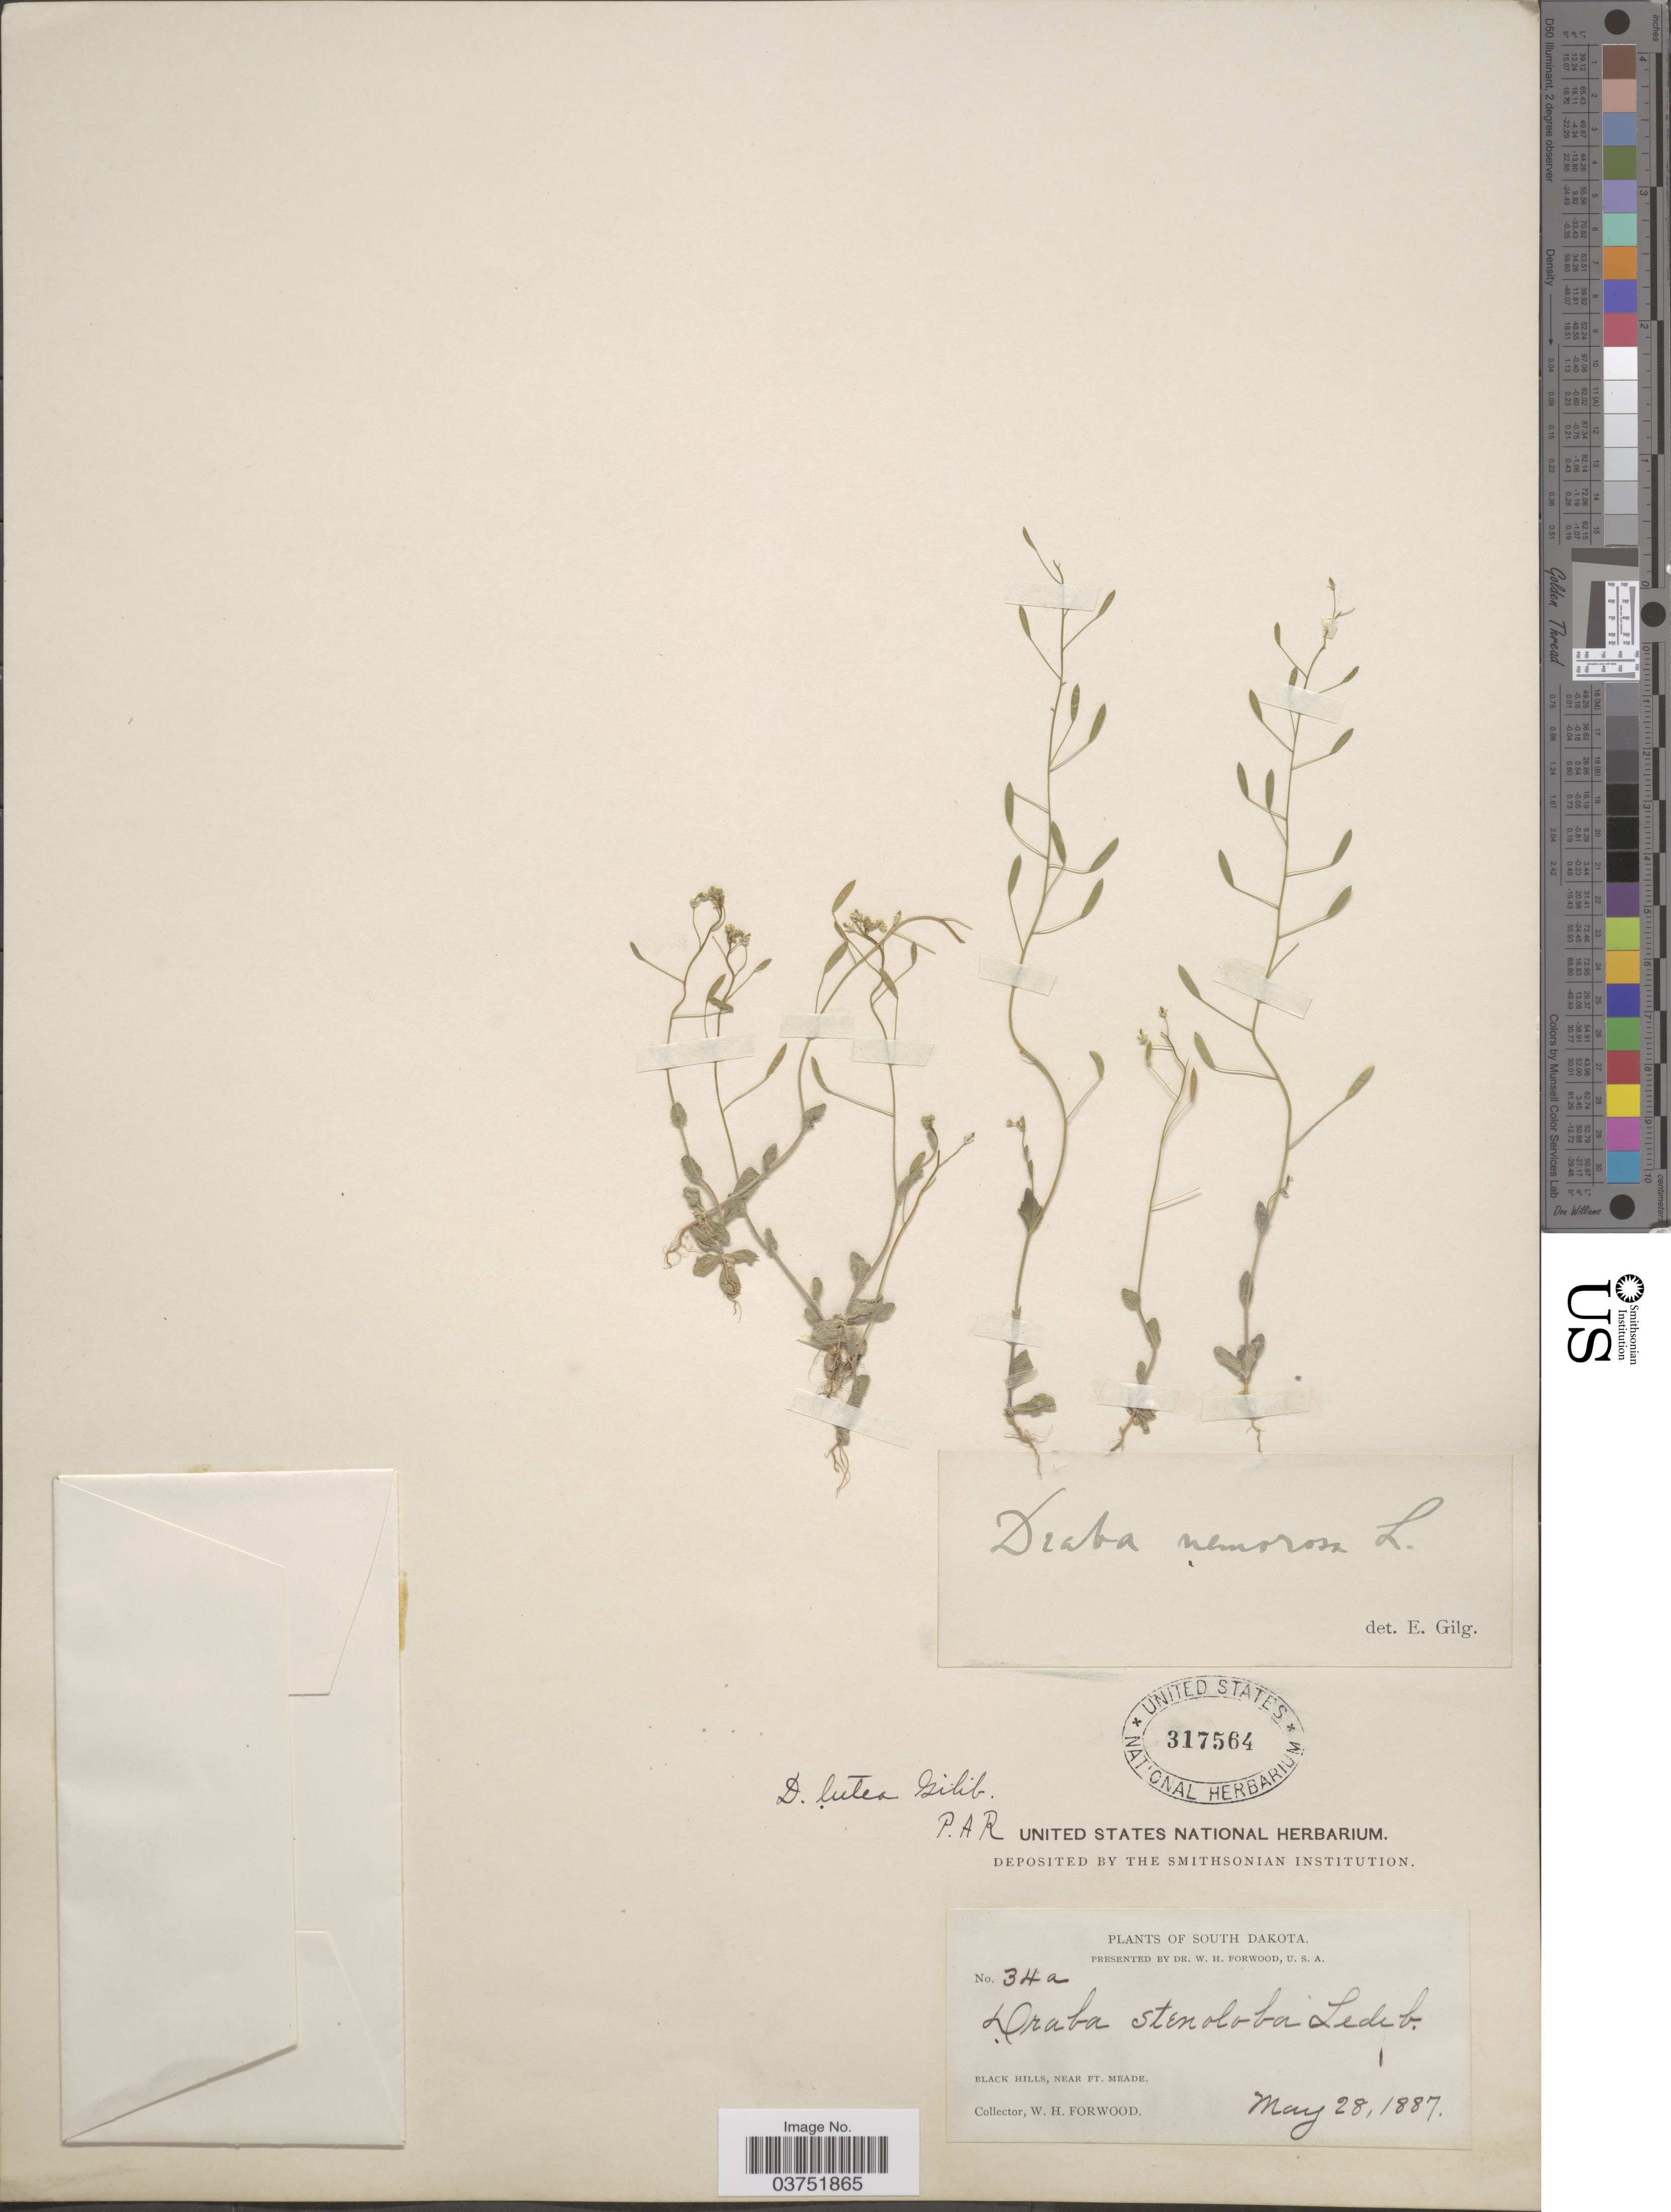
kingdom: Plantae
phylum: Tracheophyta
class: Magnoliopsida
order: Brassicales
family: Brassicaceae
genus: Draba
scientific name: Draba nemorosa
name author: L.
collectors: W. Forwood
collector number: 34a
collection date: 1887-05-28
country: United States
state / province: South Dakota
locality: Black Hills, near Ft. Meade.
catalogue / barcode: US 317564